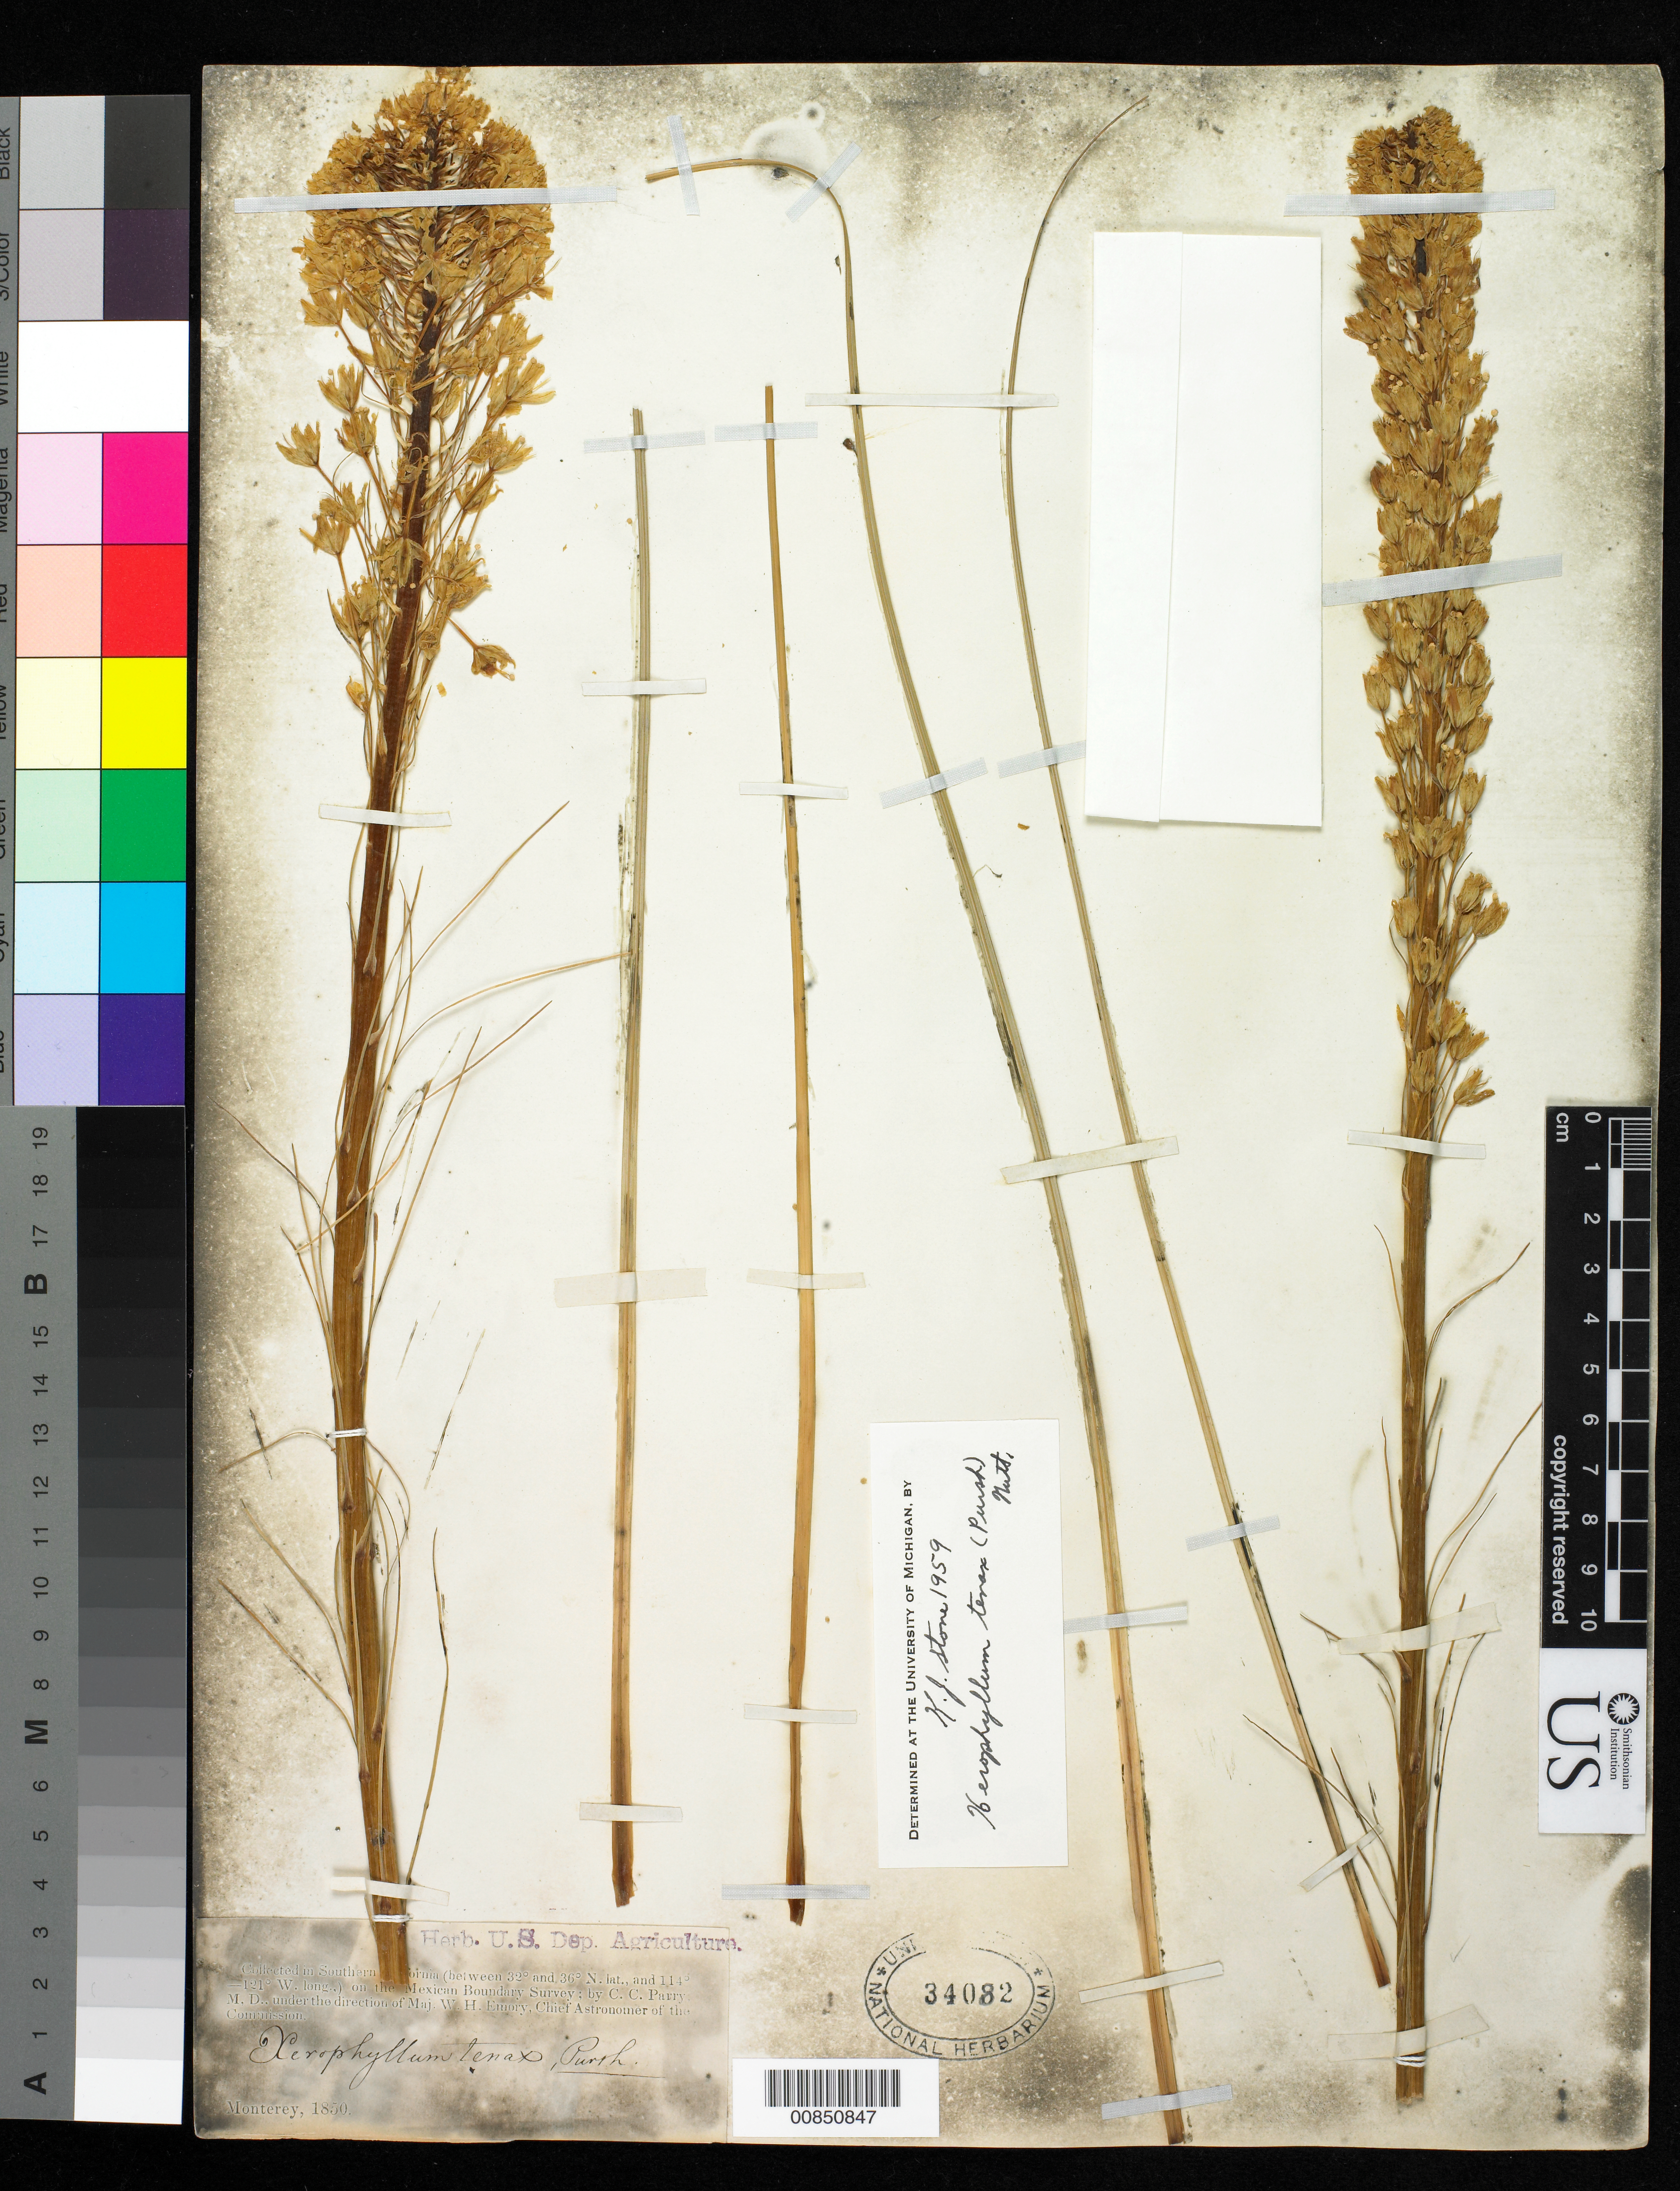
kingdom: Plantae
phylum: Tracheophyta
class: Liliopsida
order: Liliales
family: Melanthiaceae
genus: Xerophyllum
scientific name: Xerophyllum tenax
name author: (Pursh) Nutt.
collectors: C. C. Parry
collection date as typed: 1850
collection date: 1850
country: United States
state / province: California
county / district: Monterey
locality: Monterey, Southern California.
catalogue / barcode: US 34082